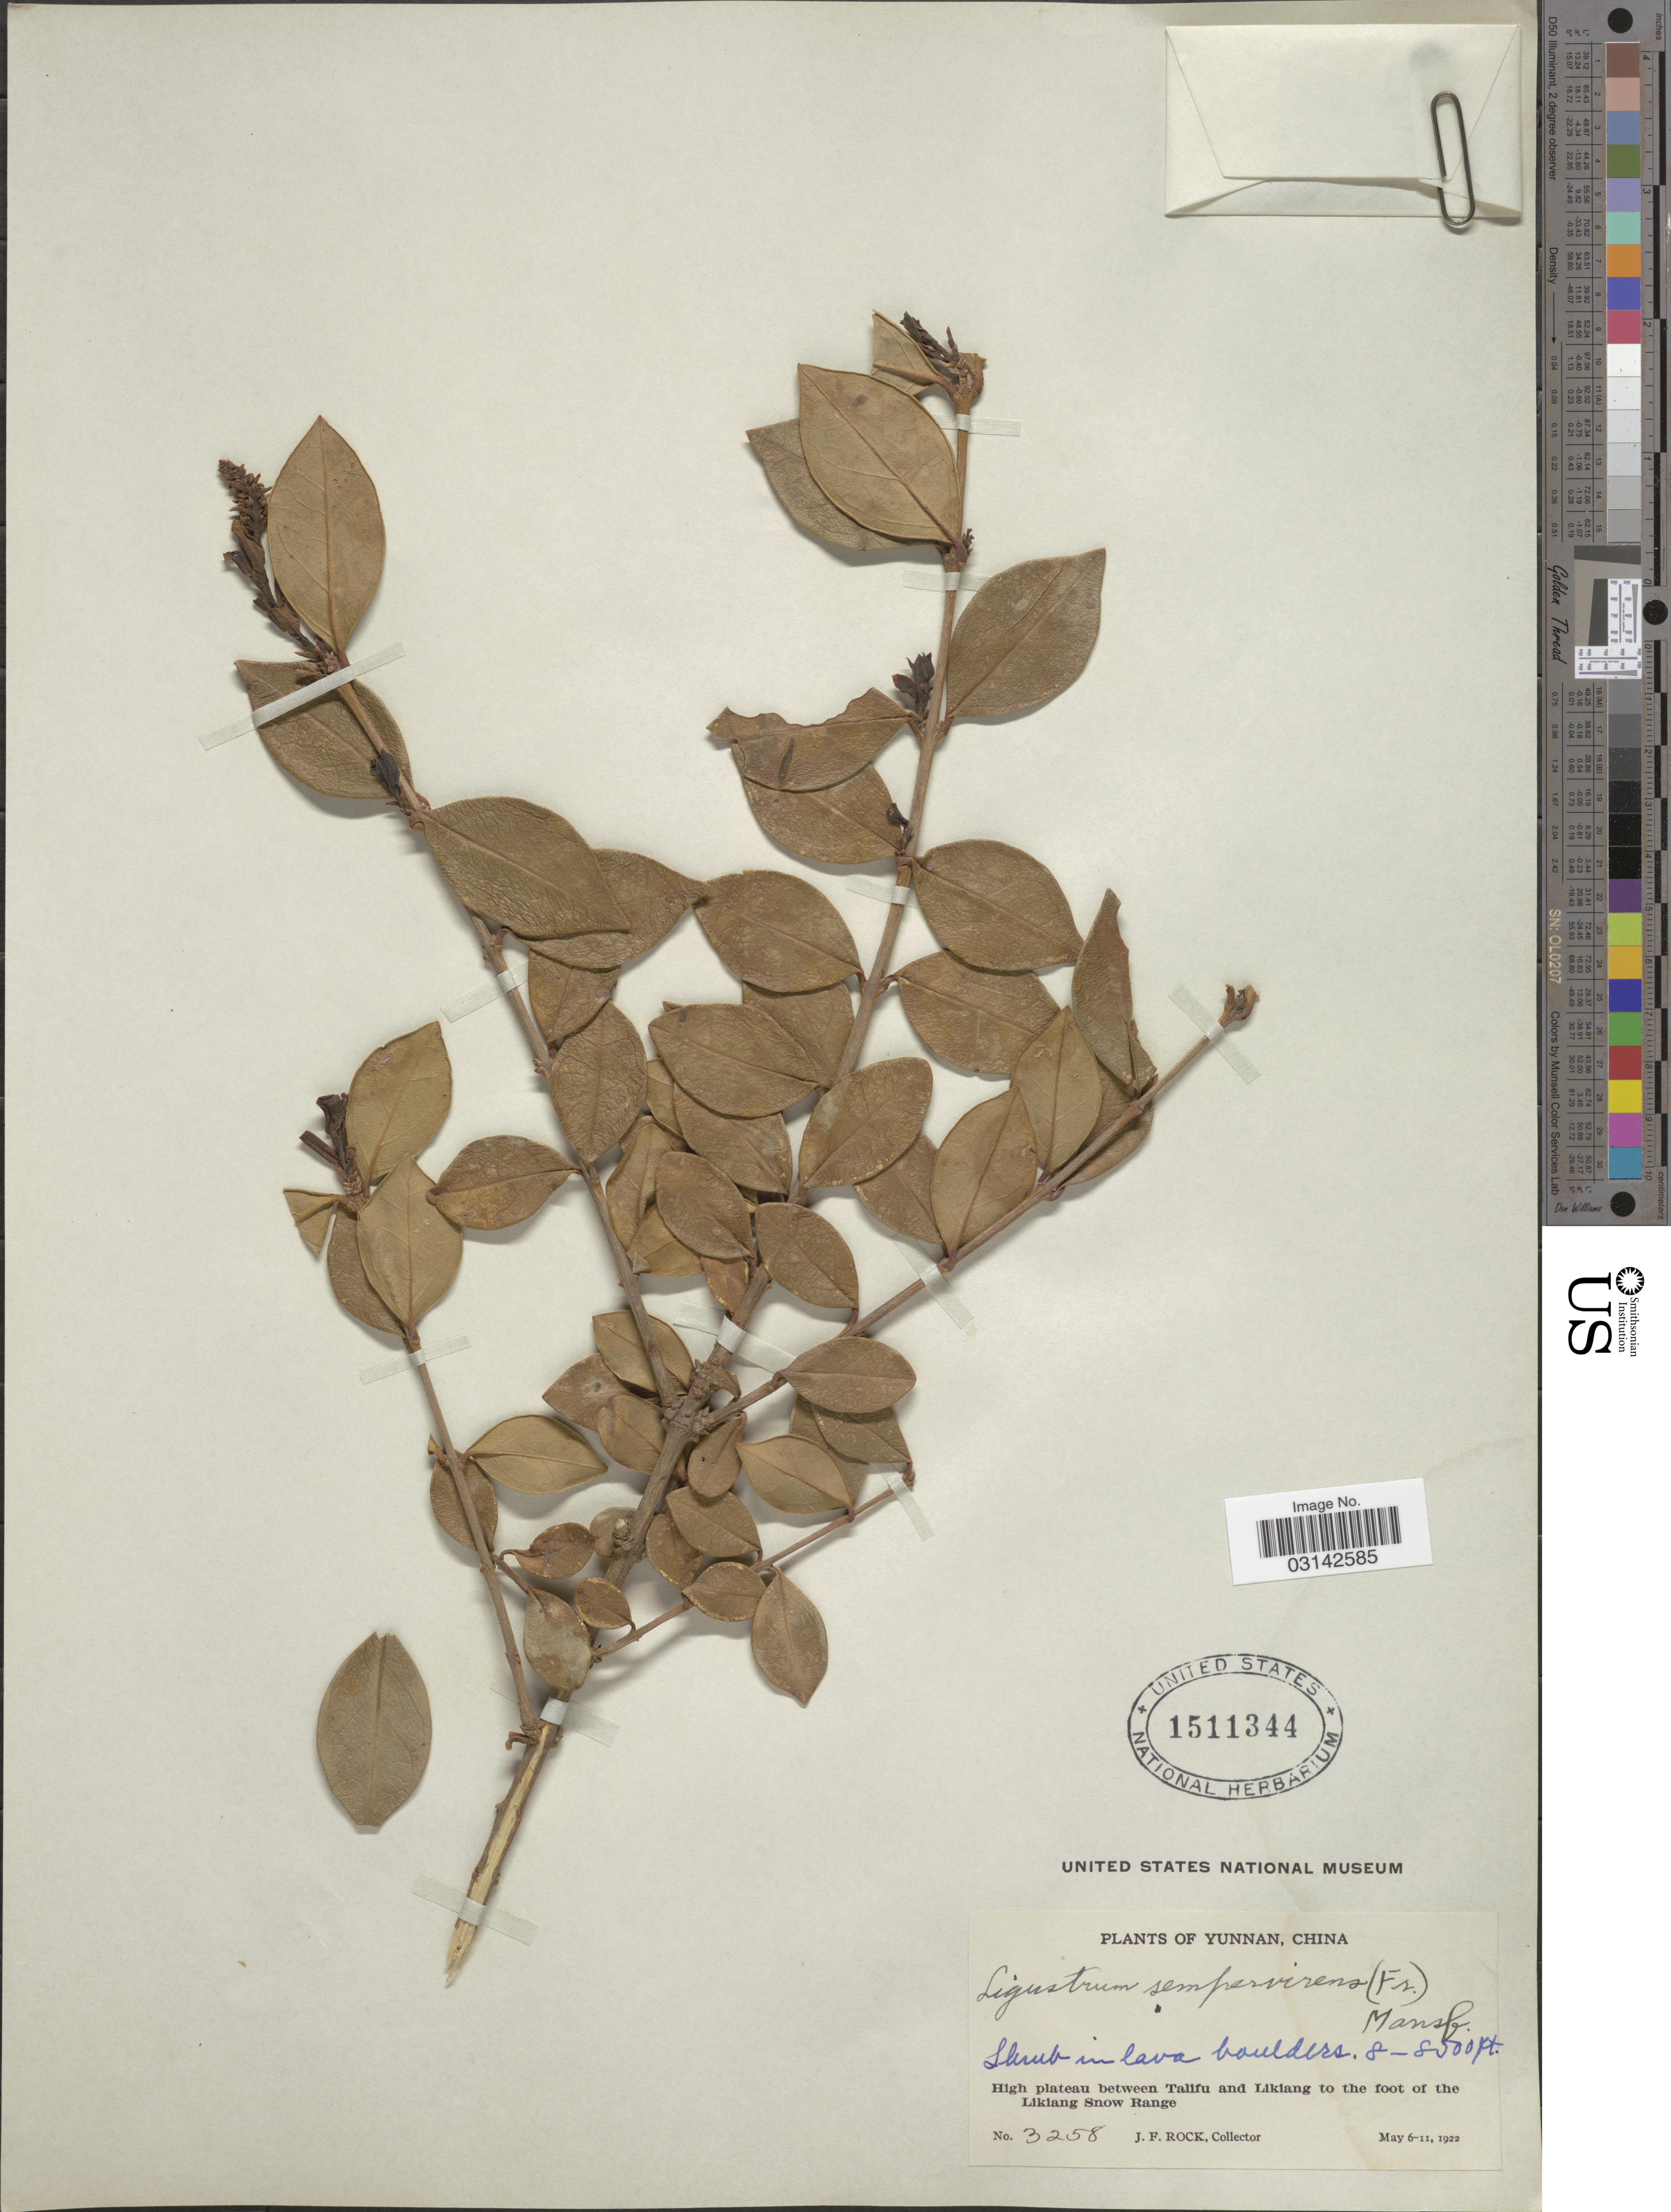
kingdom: Plantae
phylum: Tracheophyta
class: Magnoliopsida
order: Lamiales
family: Oleaceae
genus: Ligustrum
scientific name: Ligustrum sempervirens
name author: (Franch.) Lingelsh.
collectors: J. Rock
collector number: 3258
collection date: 1922-05-06/1922-05-11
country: China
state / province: Yunnan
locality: High plateau between Talifu and Likiang to the foot of the Likiang Snow Range.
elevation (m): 2438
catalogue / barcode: US 1511344